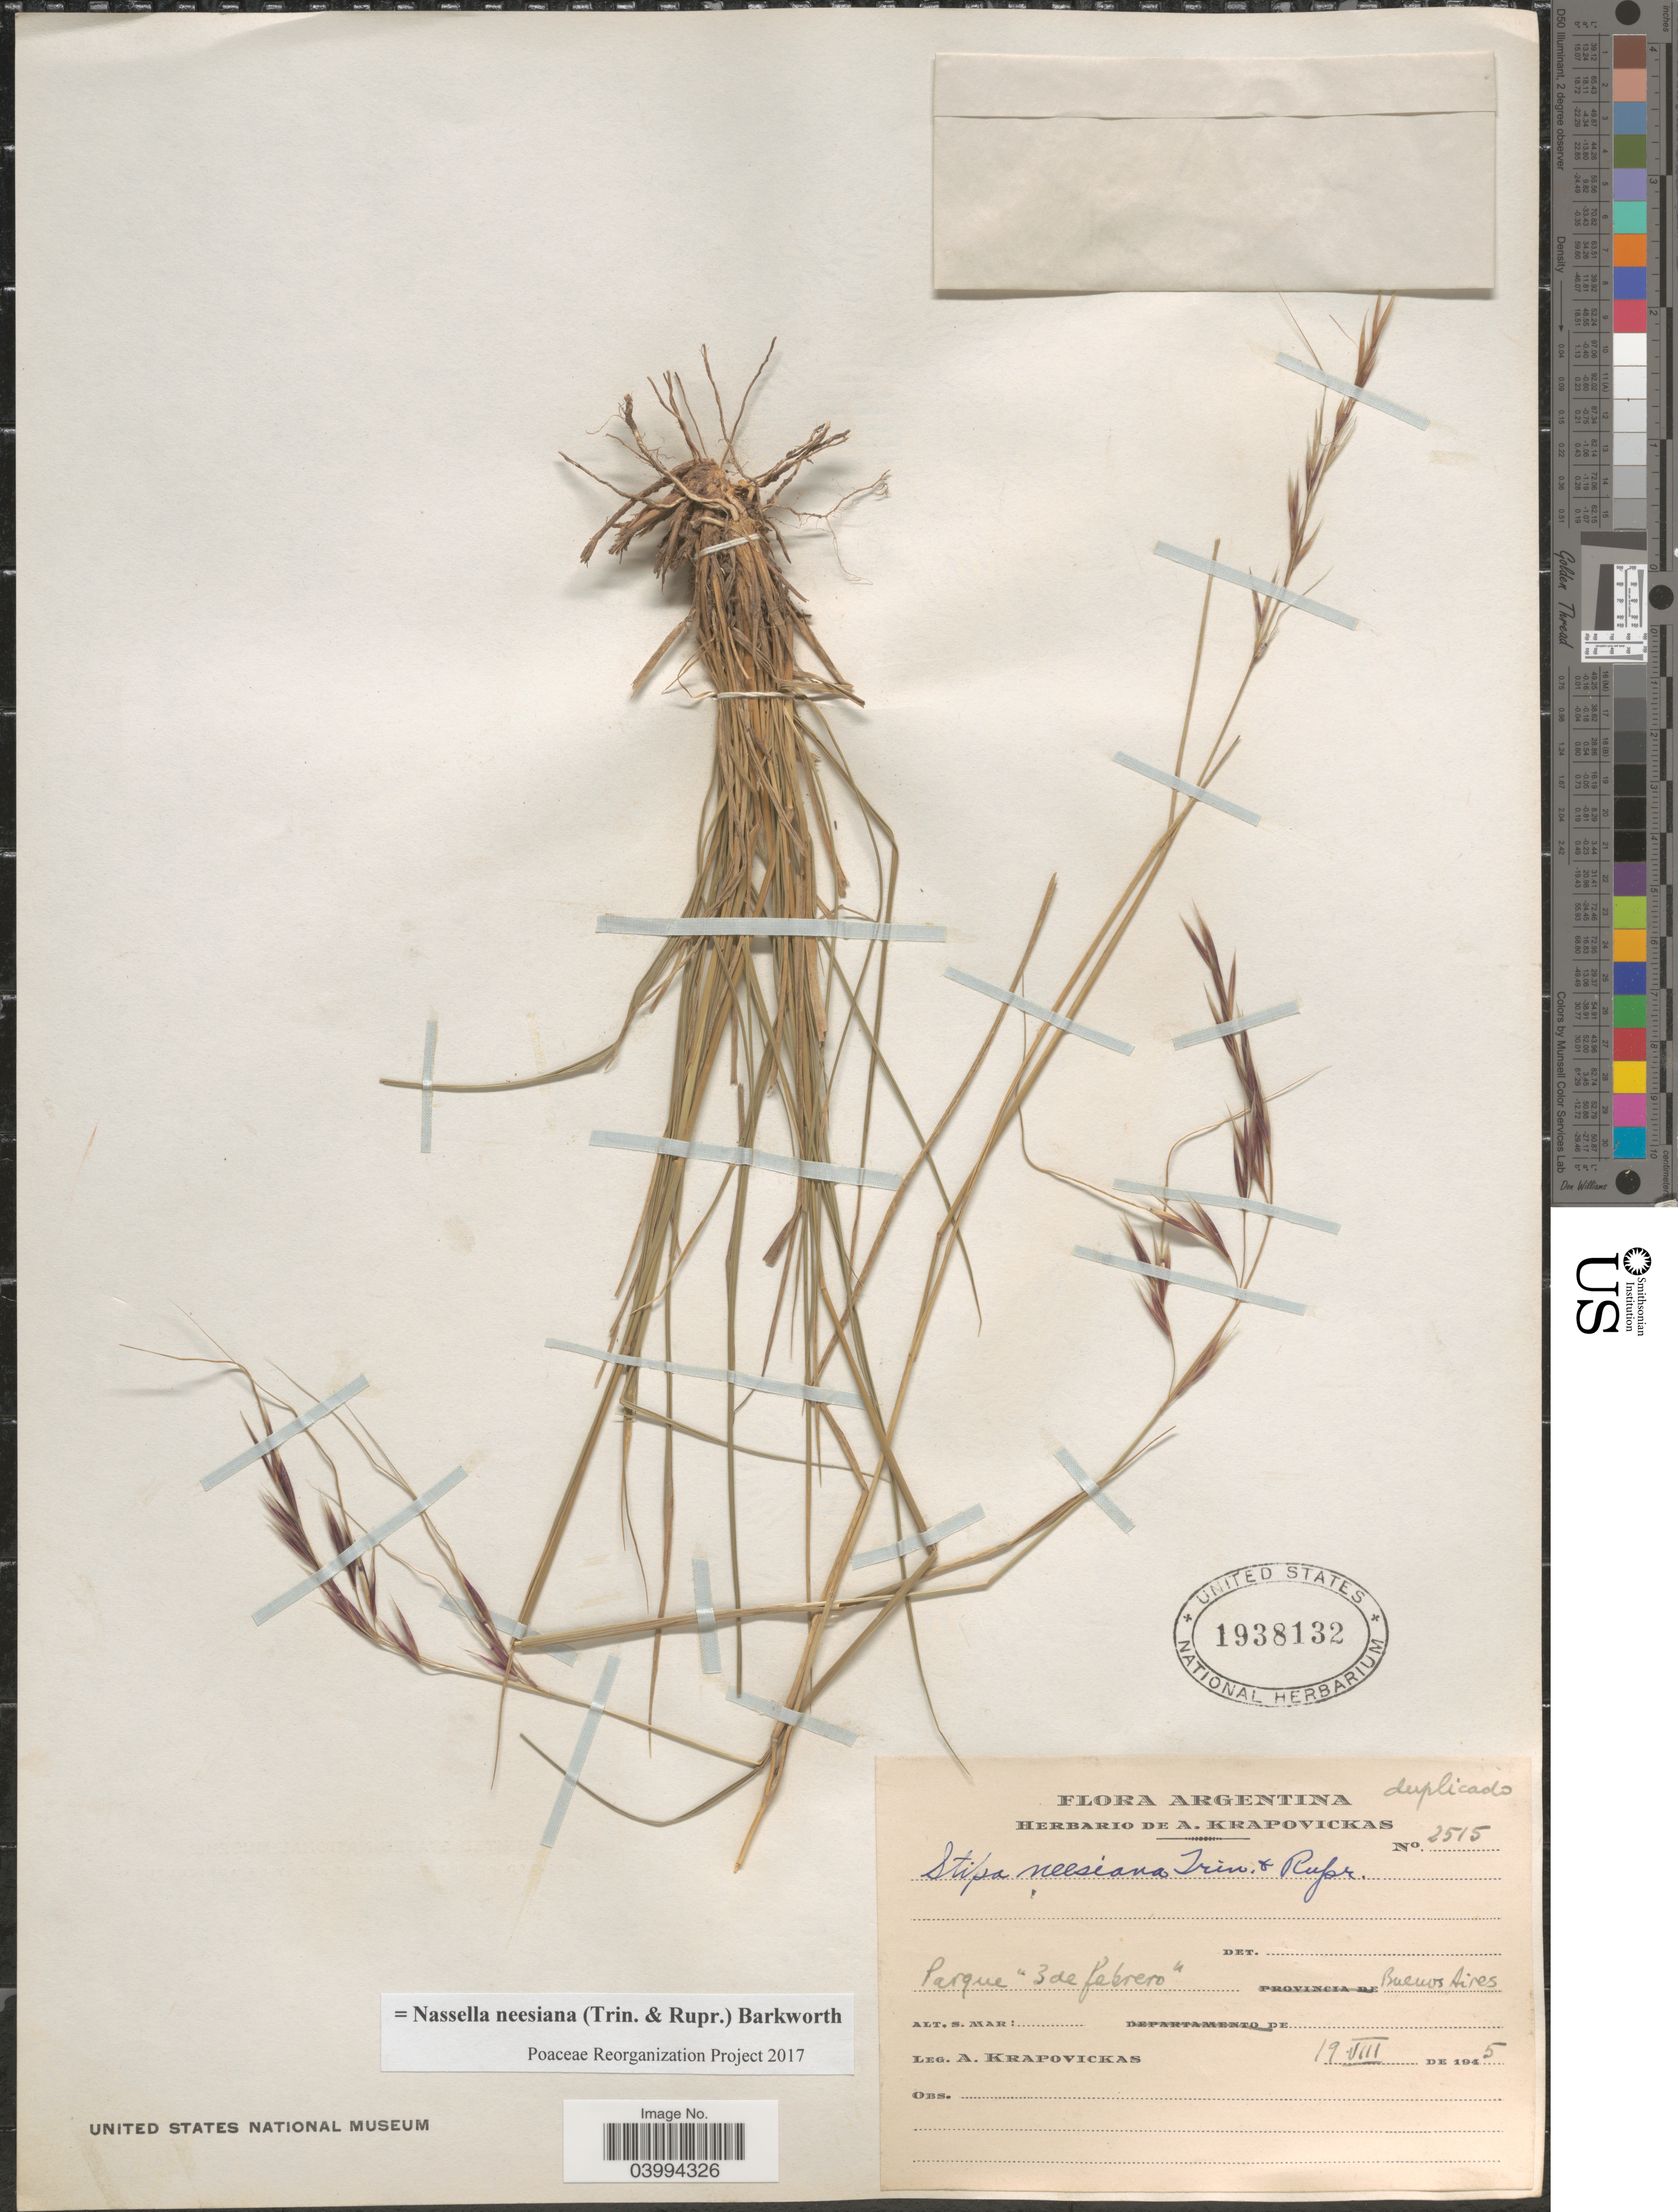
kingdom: Plantae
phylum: Tracheophyta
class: Liliopsida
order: Poales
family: Poaceae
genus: Nassella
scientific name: Nassella neesiana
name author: (Trin. & Rupr.) Barkworth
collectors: A. Krapovickas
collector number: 2515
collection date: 1945-08-19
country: Argentina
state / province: Buenos Aires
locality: Parque "3de febrero".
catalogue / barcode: US 1938132